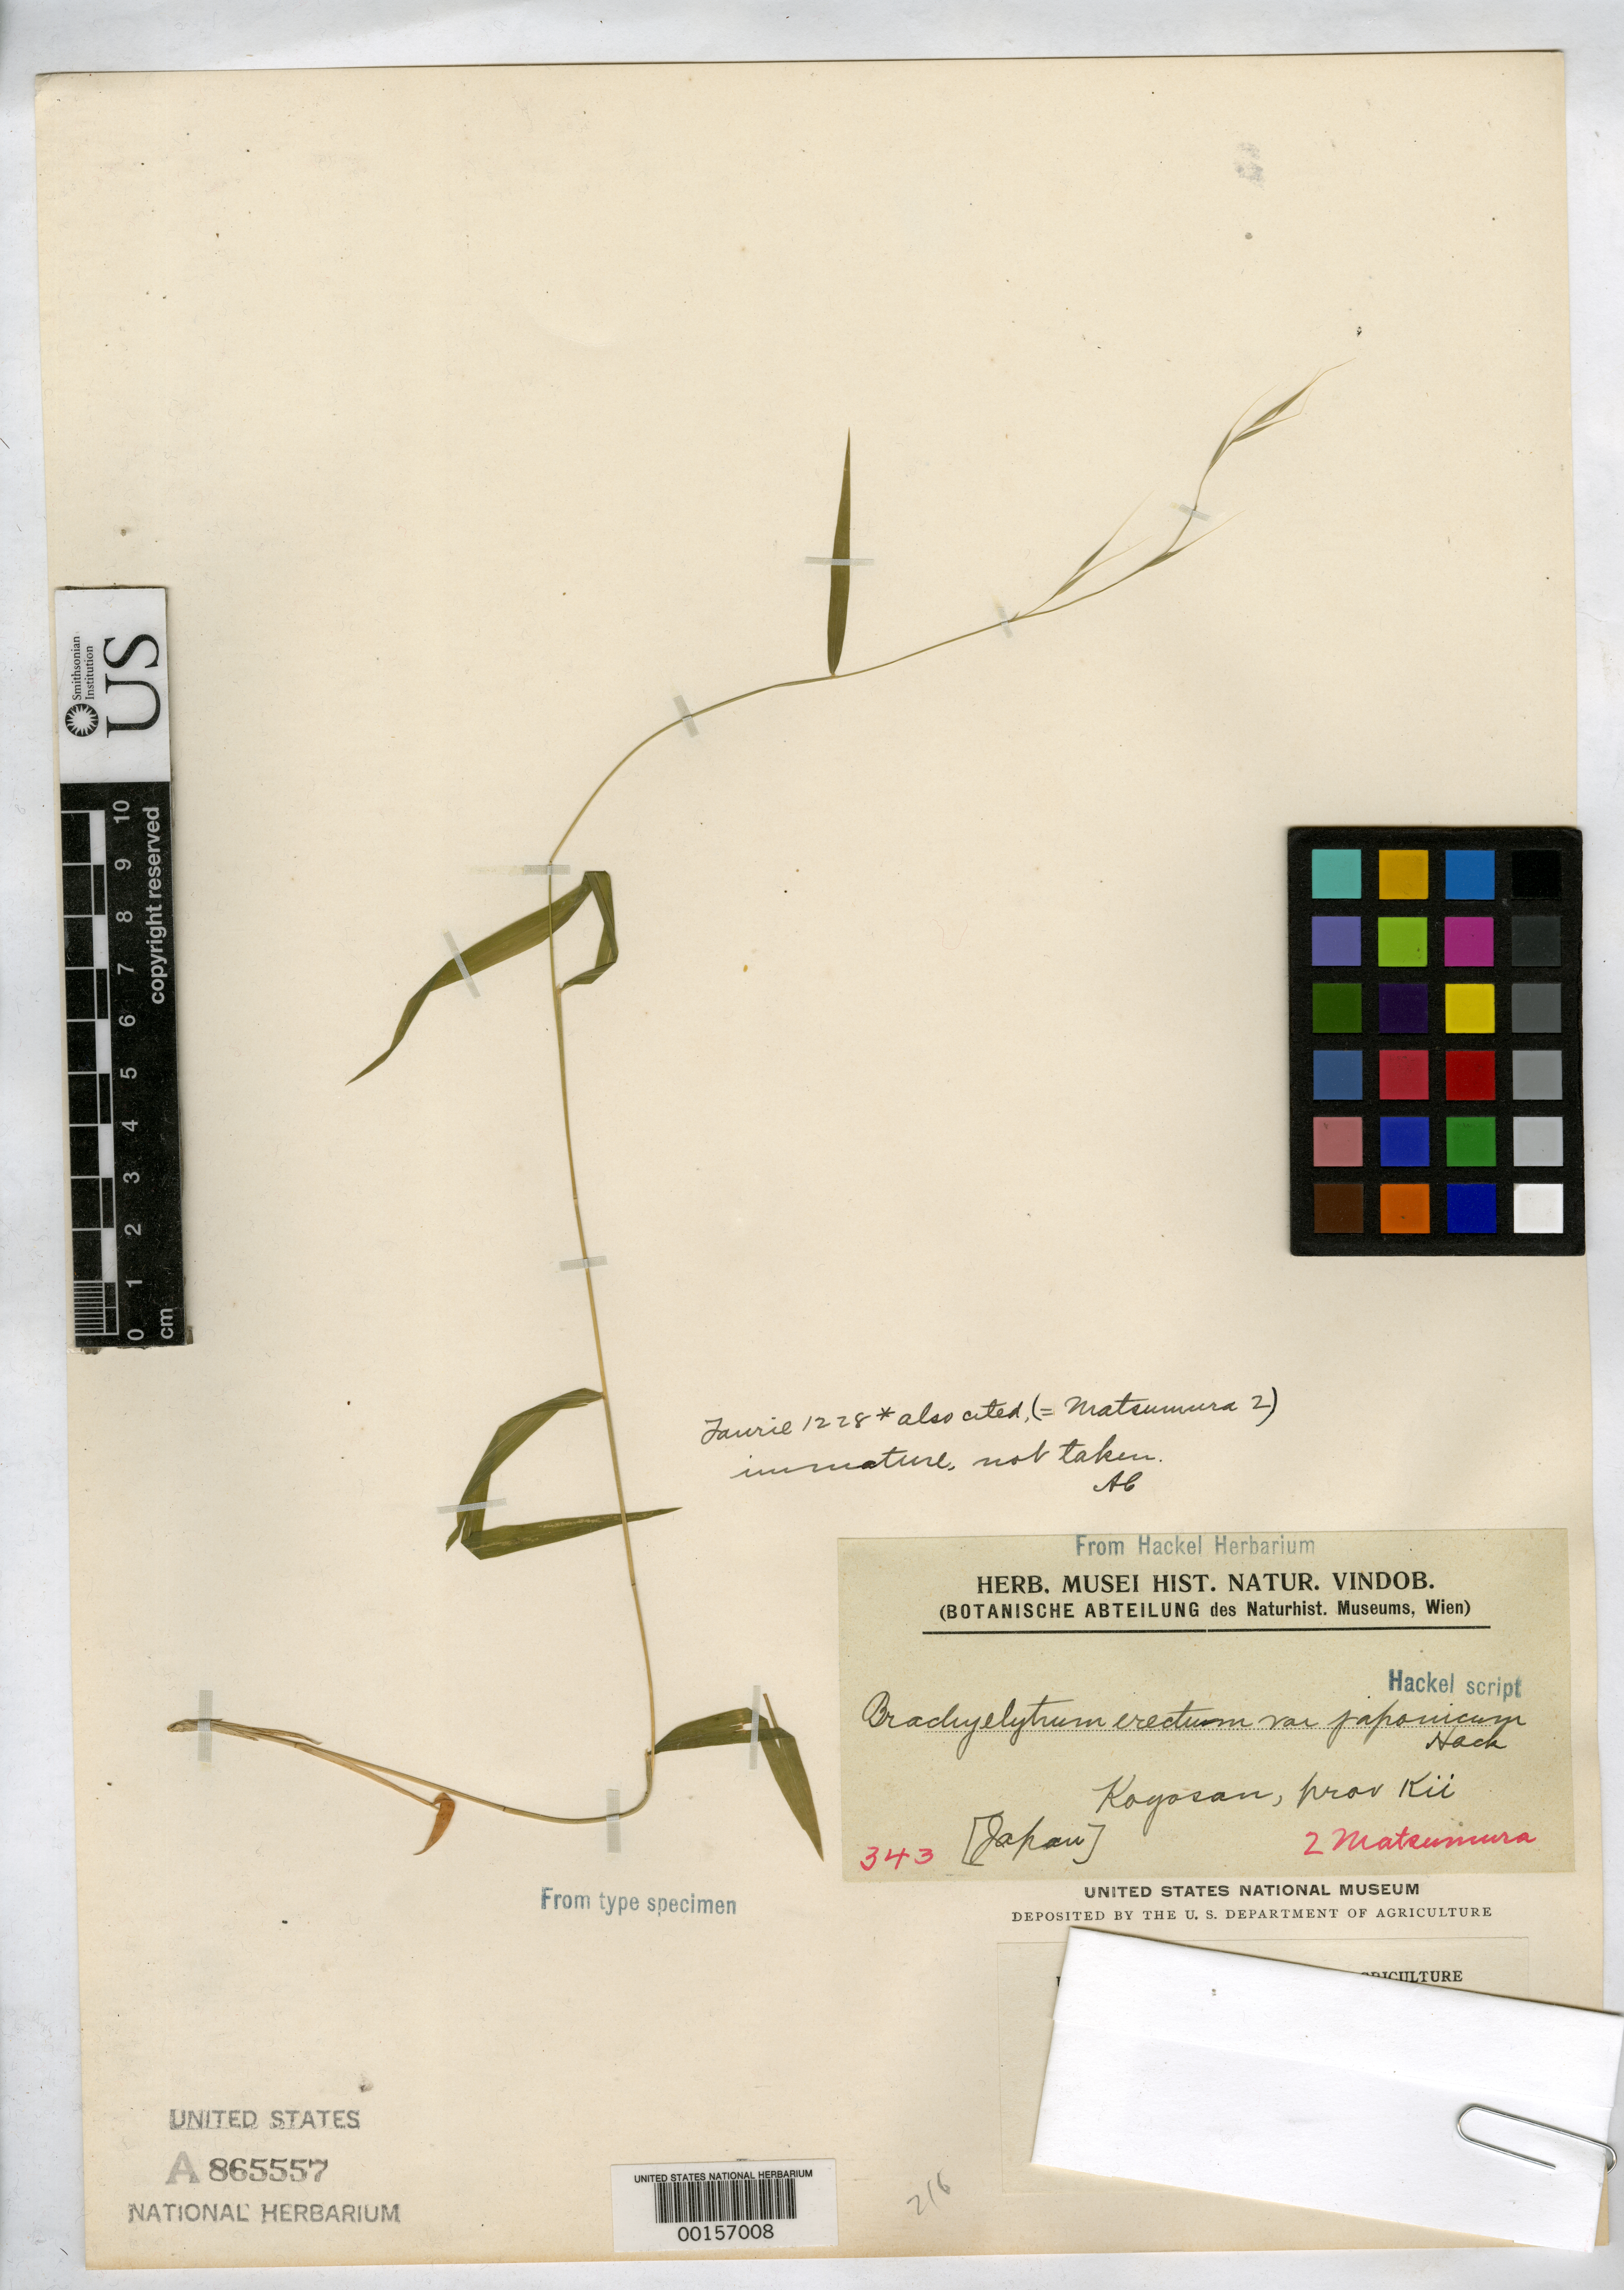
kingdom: Plantae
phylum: Tracheophyta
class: Liliopsida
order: Poales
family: Poaceae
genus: Brachyelytrum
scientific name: Brachyelytrum erectum var. japonicum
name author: Hack.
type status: Type Fragment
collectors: J. Matsumura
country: Japan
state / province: Mie / Wakayama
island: Honshu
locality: Prov. Kii, Koyasan.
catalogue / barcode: US 865557A